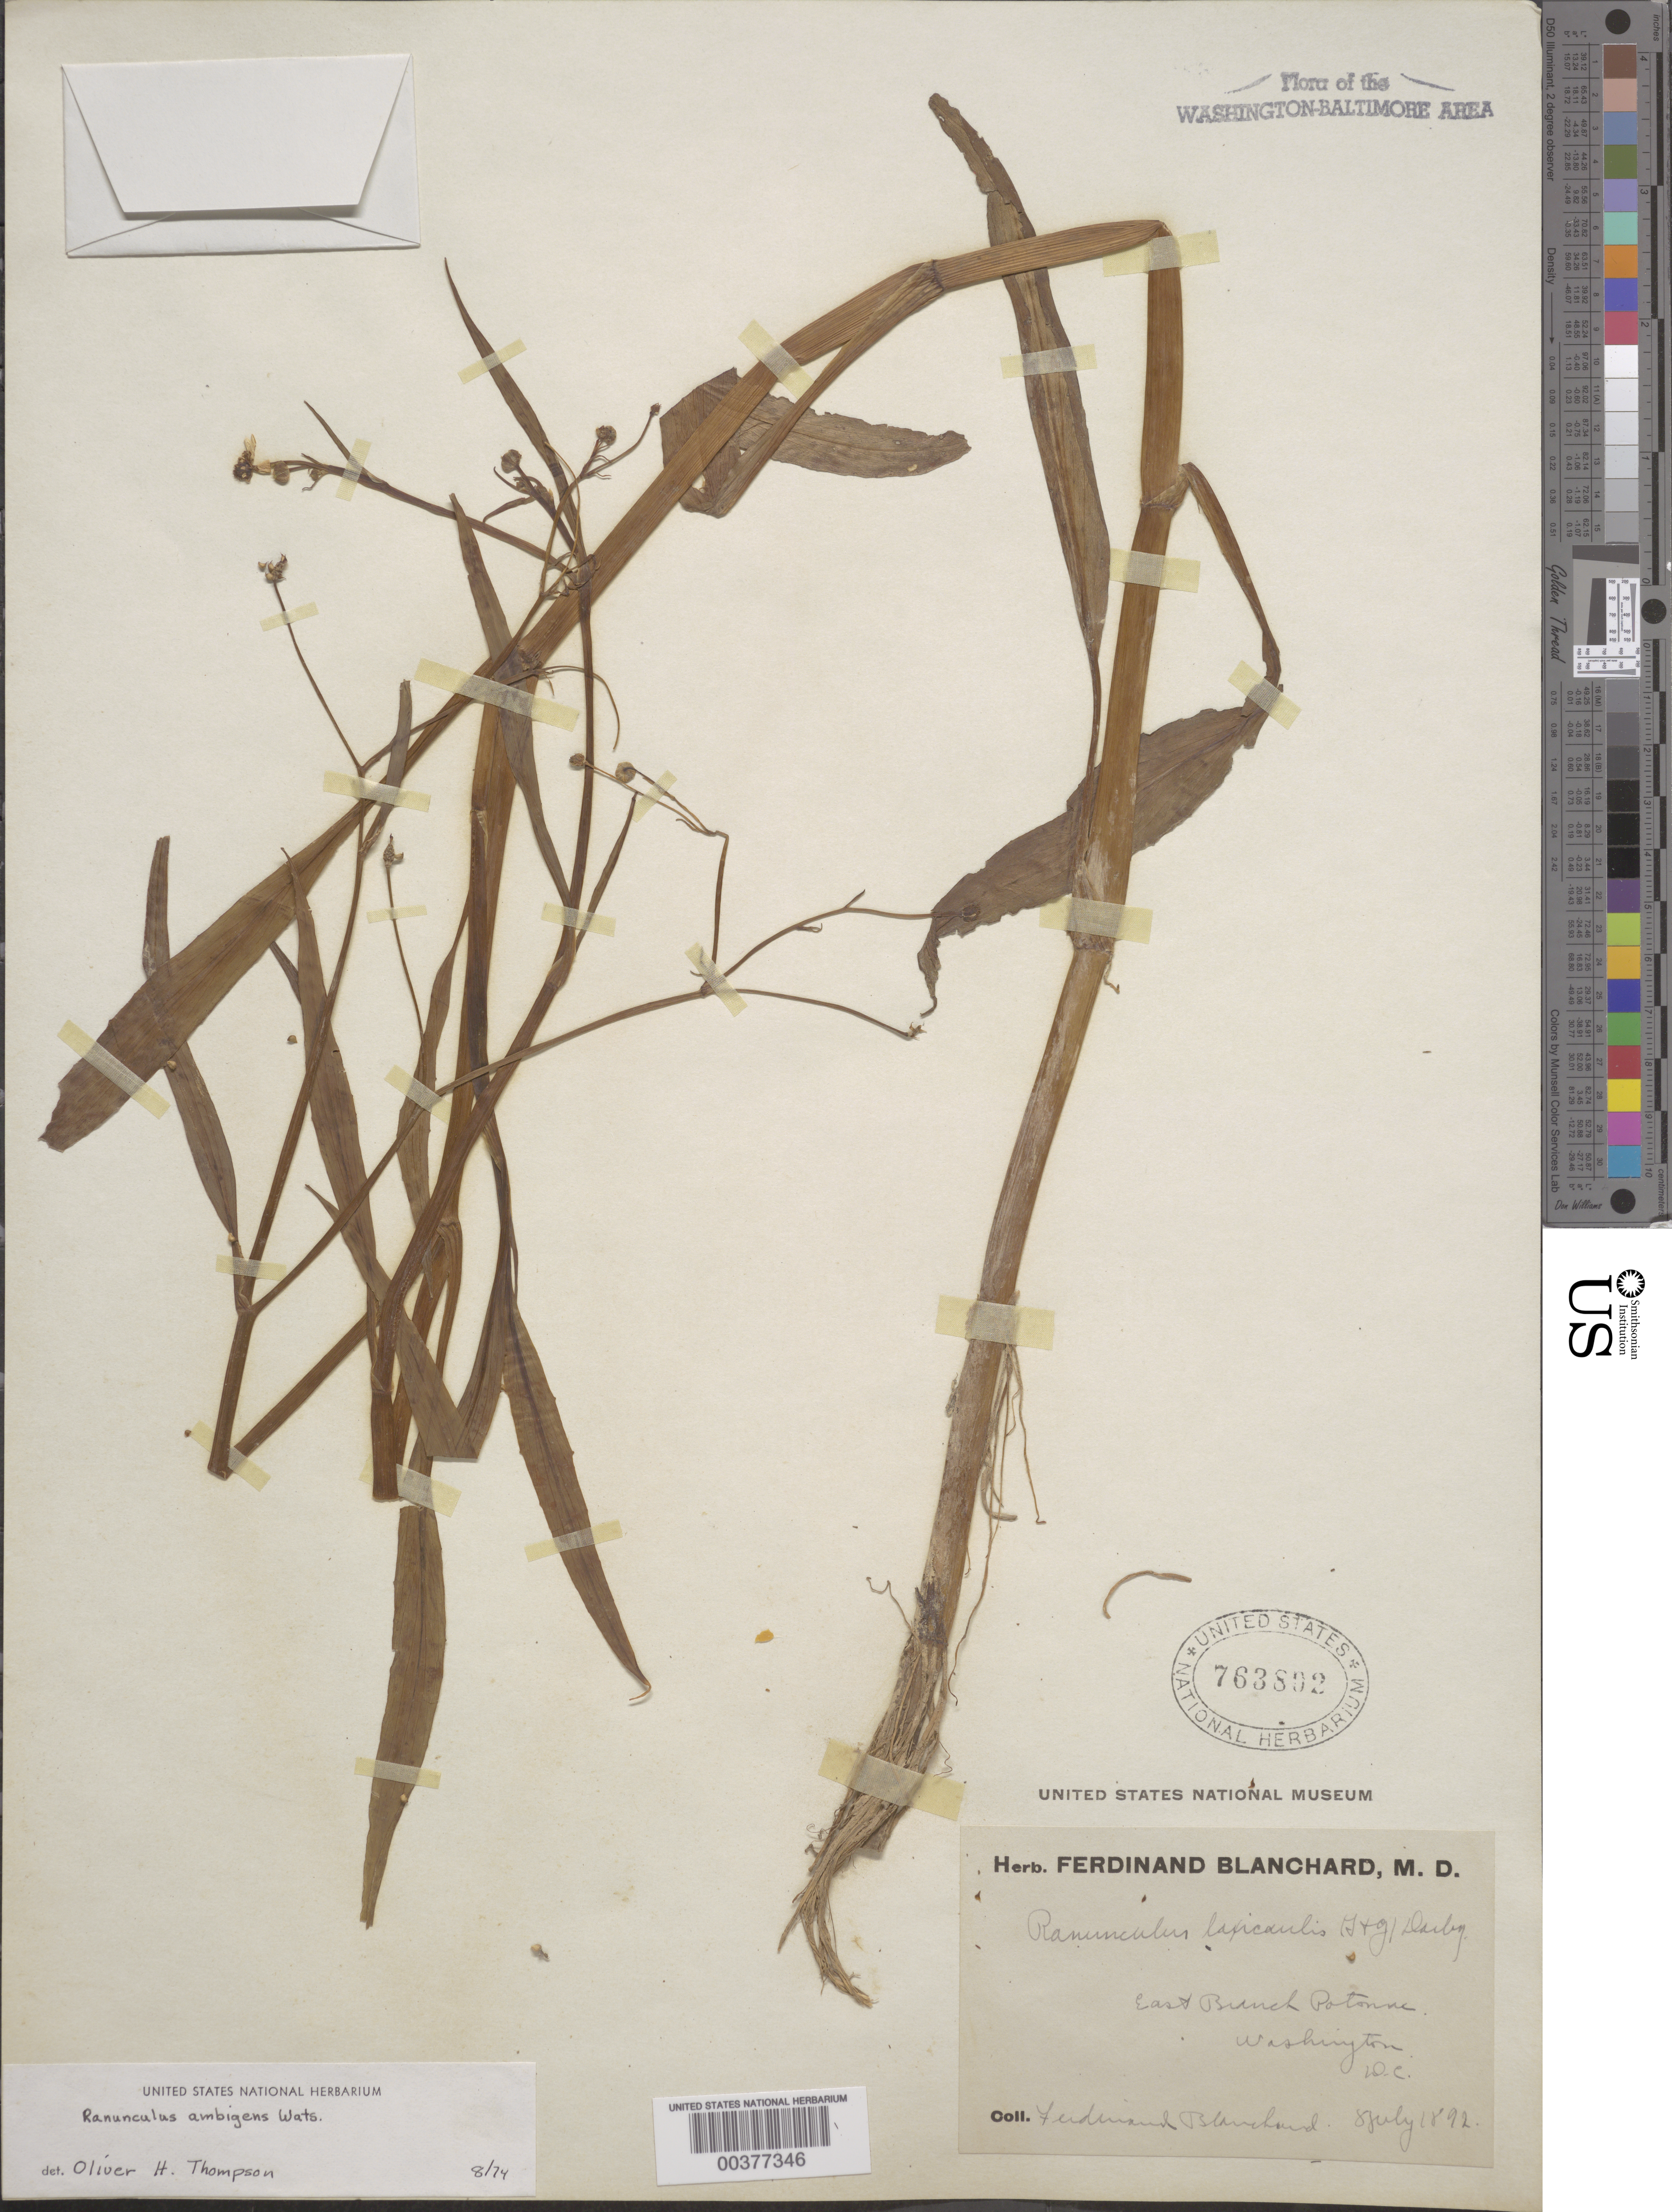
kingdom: Plantae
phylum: Tracheophyta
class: Magnoliopsida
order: Ranunculales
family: Ranunculaceae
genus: Ranunculus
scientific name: Ranunculus ambigens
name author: S. Watson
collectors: F. Blanchard & O. H. Thompson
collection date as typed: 08 Jul 1892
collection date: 1892-07-08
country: United States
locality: East Branch of the Potomac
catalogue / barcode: US 763802